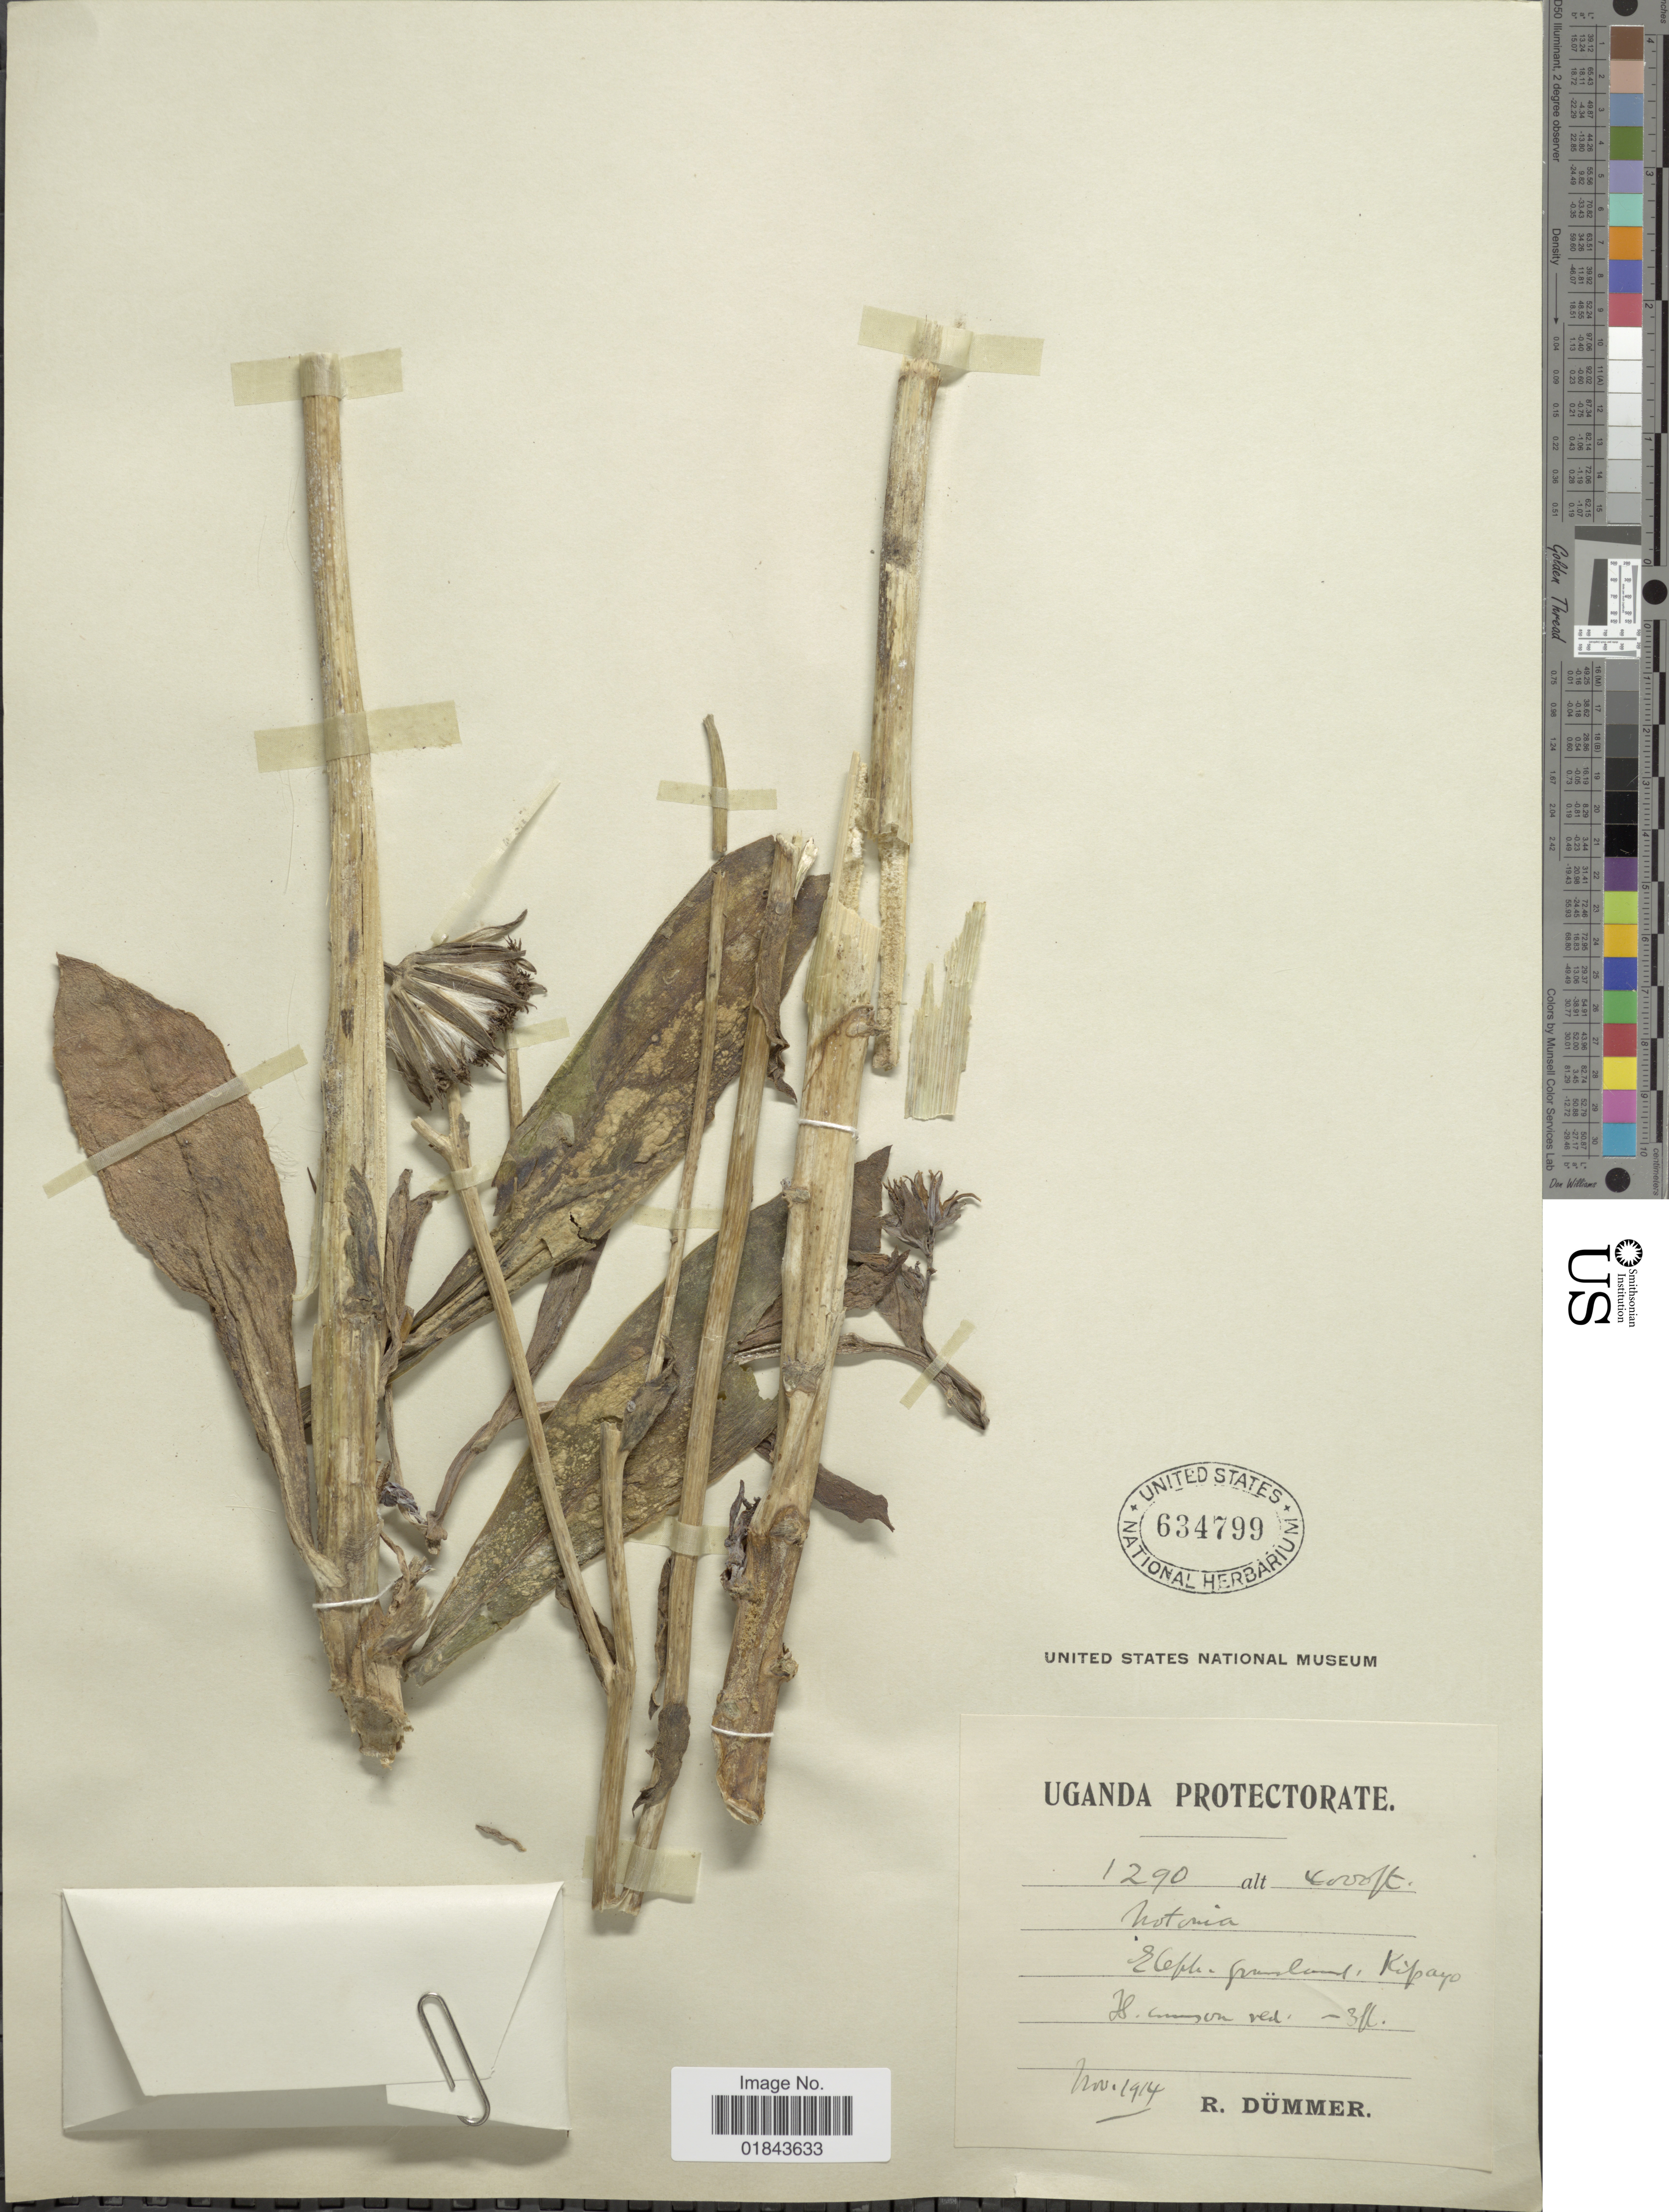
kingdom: Plantae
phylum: Tracheophyta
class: Magnoliopsida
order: Asterales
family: Asteraceae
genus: Notonia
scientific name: Notonia sp.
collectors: R. A. Dümmer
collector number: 1290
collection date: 1914-11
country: Uganda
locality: Uganda Protectorate, Eleph. grassland, Kipayo.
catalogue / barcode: US 634799